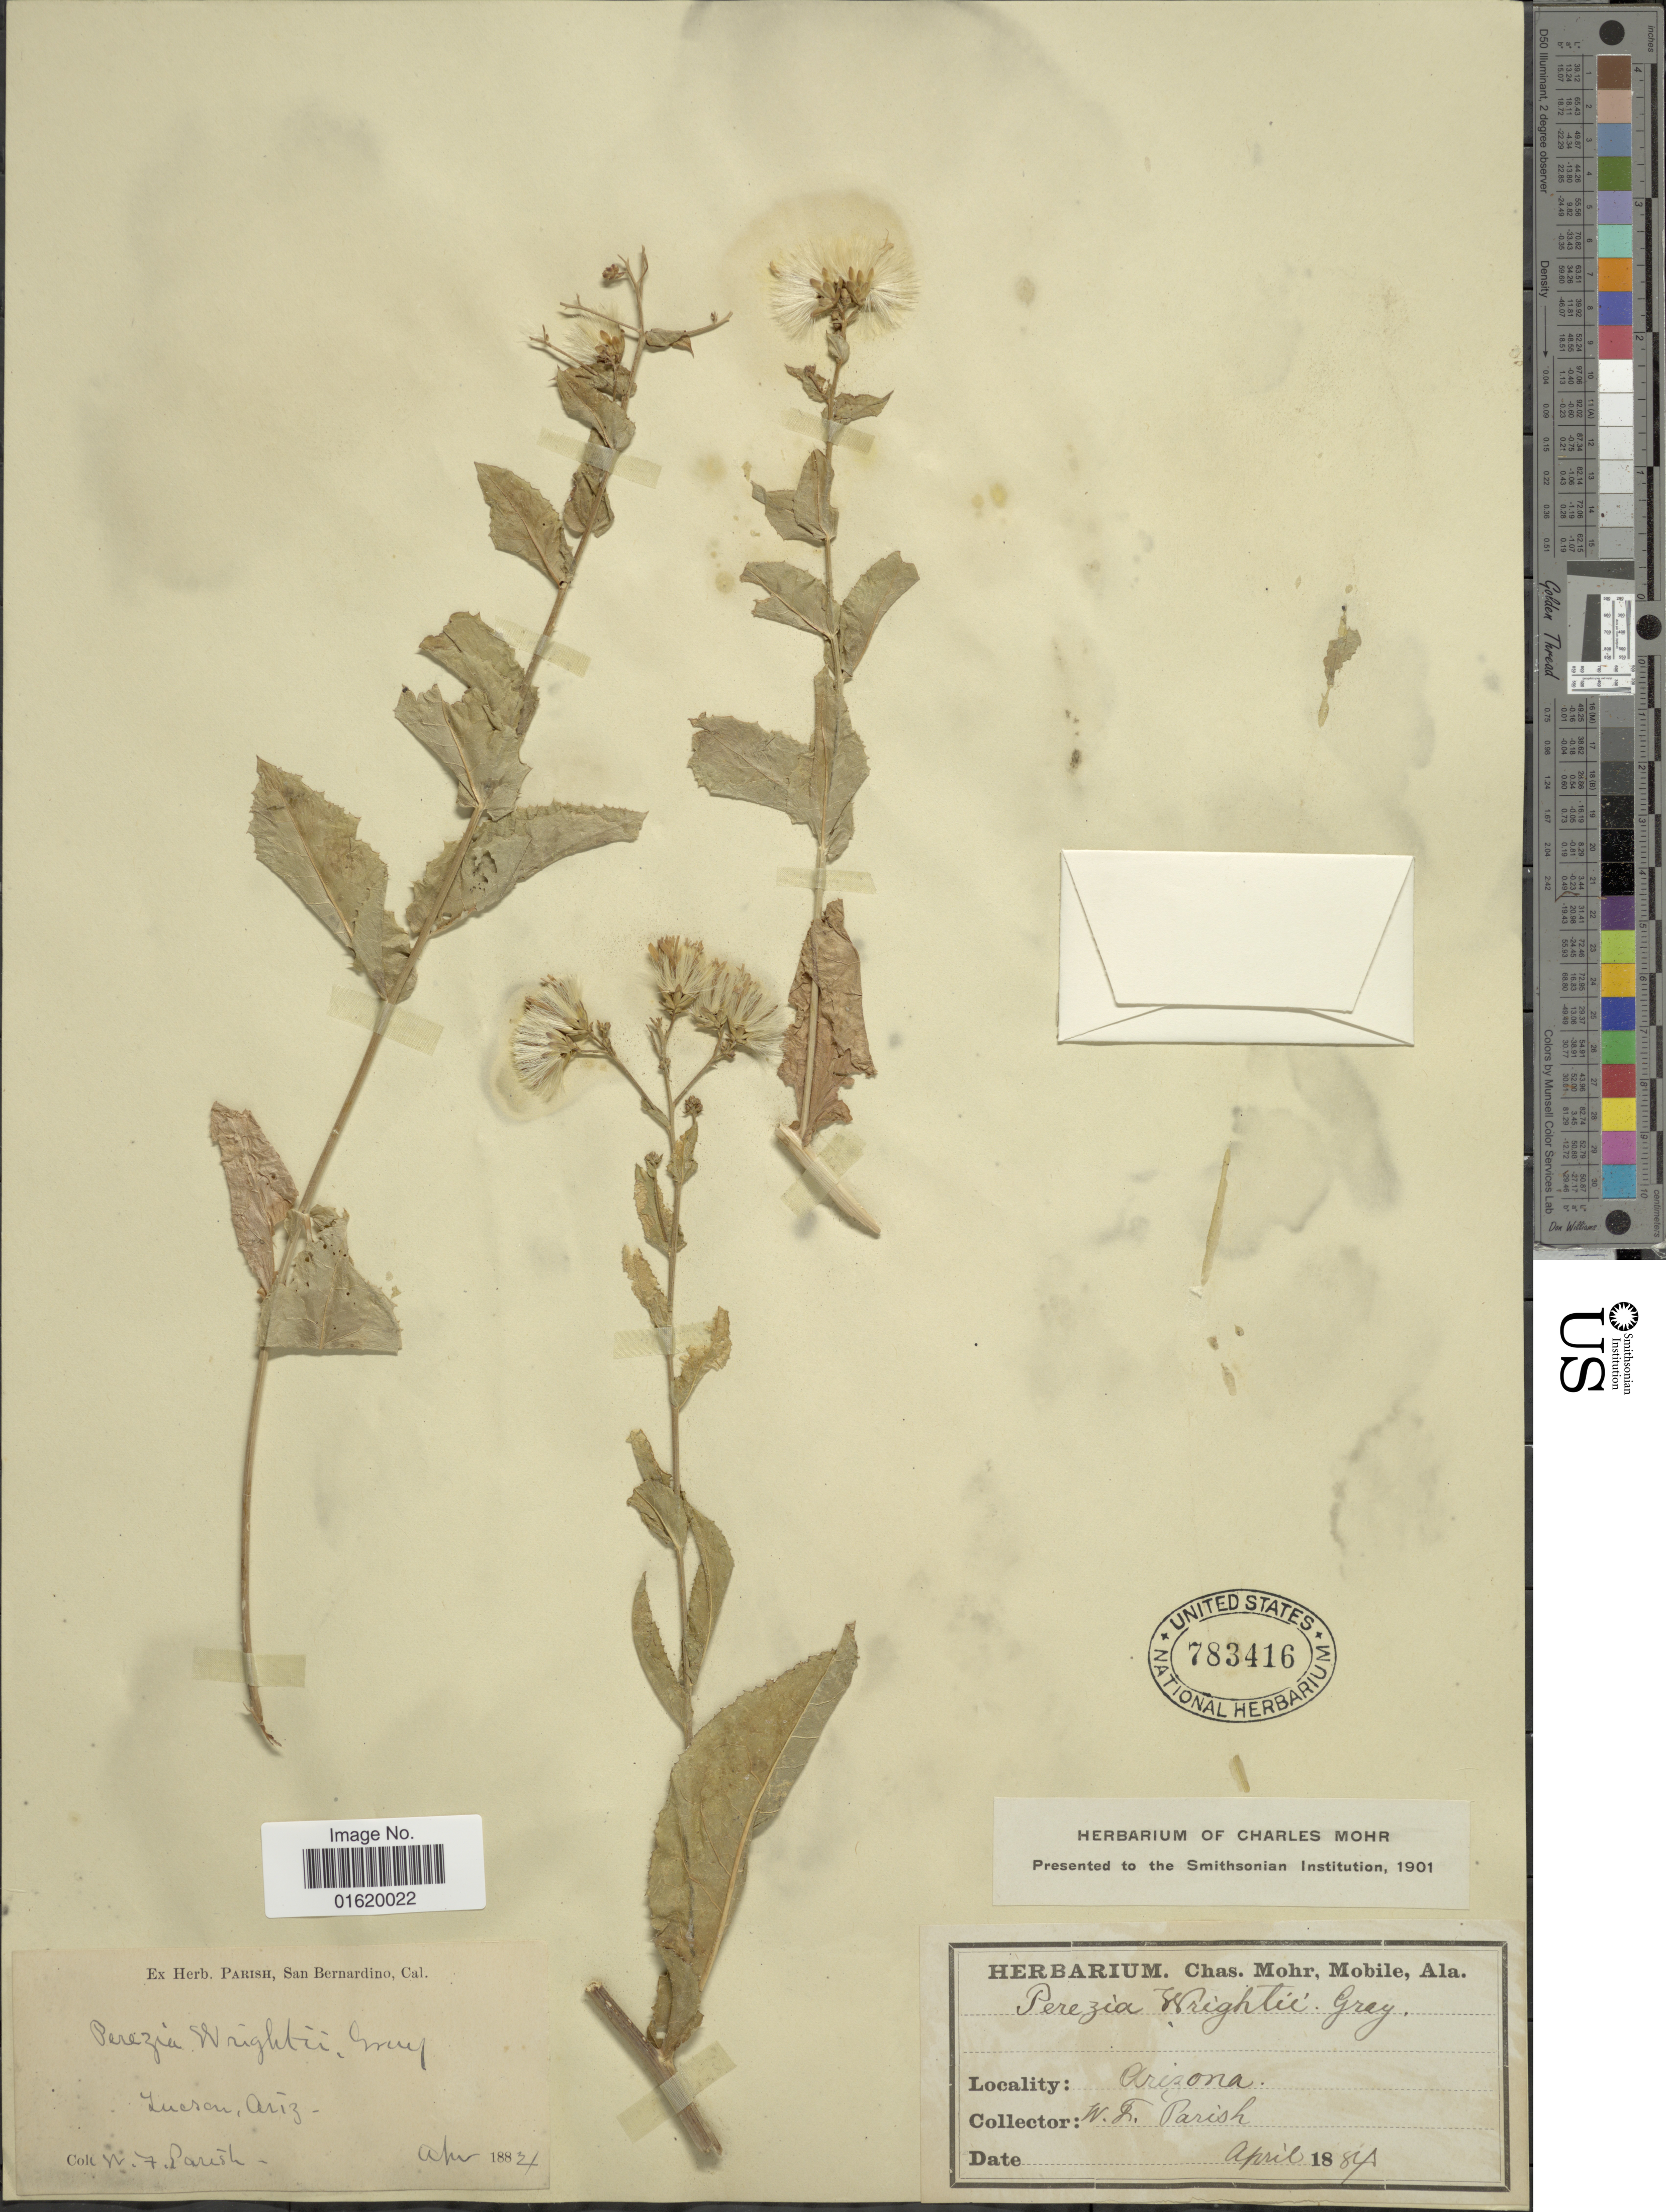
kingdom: Plantae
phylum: Tracheophyta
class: Magnoliopsida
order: Asterales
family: Asteraceae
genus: Acourtia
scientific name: Acourtia wrightii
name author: (A. Gray) Reveal & R.M. King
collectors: W. F. Parish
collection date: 1884-04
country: United States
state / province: Arizona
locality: Tucson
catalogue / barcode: US 783416